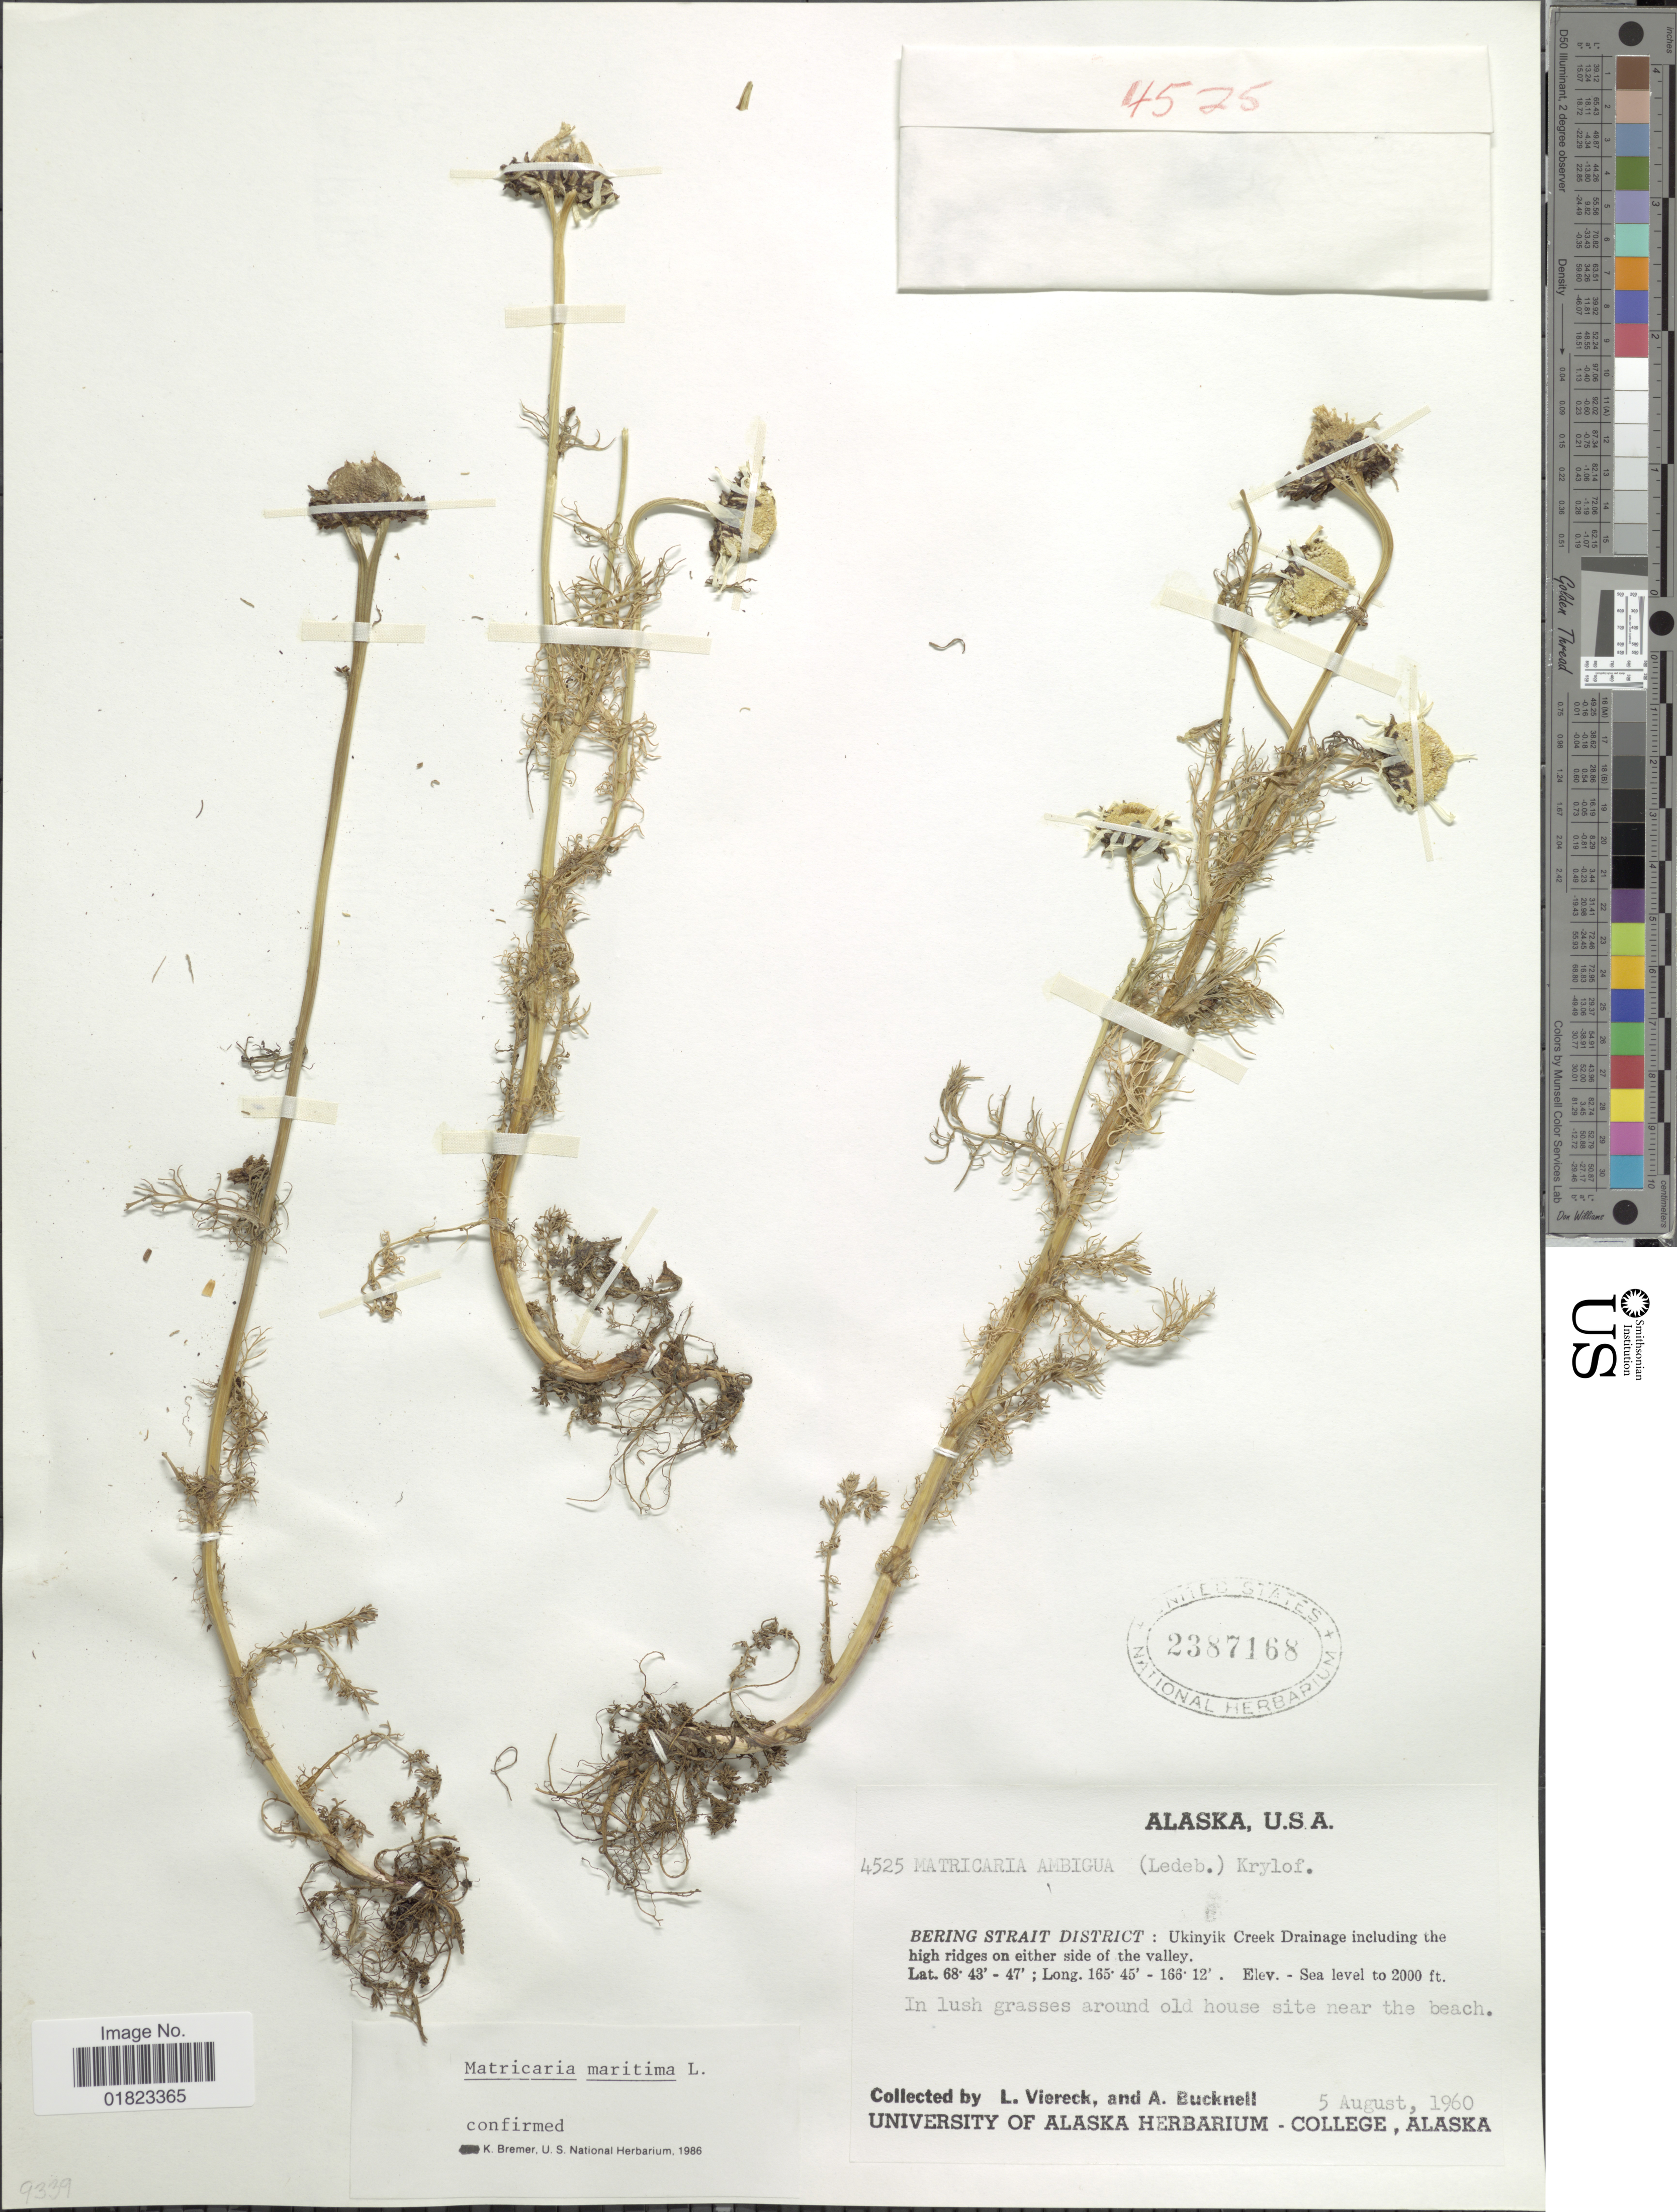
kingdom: Plantae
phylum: Tracheophyta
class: Magnoliopsida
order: Asterales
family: Asteraceae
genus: Tripleurospermum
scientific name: Tripleurospermum maritimum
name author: (L.) W.D.J. Koch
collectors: L. Viereck & A. Bucknell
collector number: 4525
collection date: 1960-08-05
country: United States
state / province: Alaska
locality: Alaska, U.S.A. Bering Strait District: Ukinyik Creek Drainage including the high ridges on either side of valley.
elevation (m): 610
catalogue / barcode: US 2387168